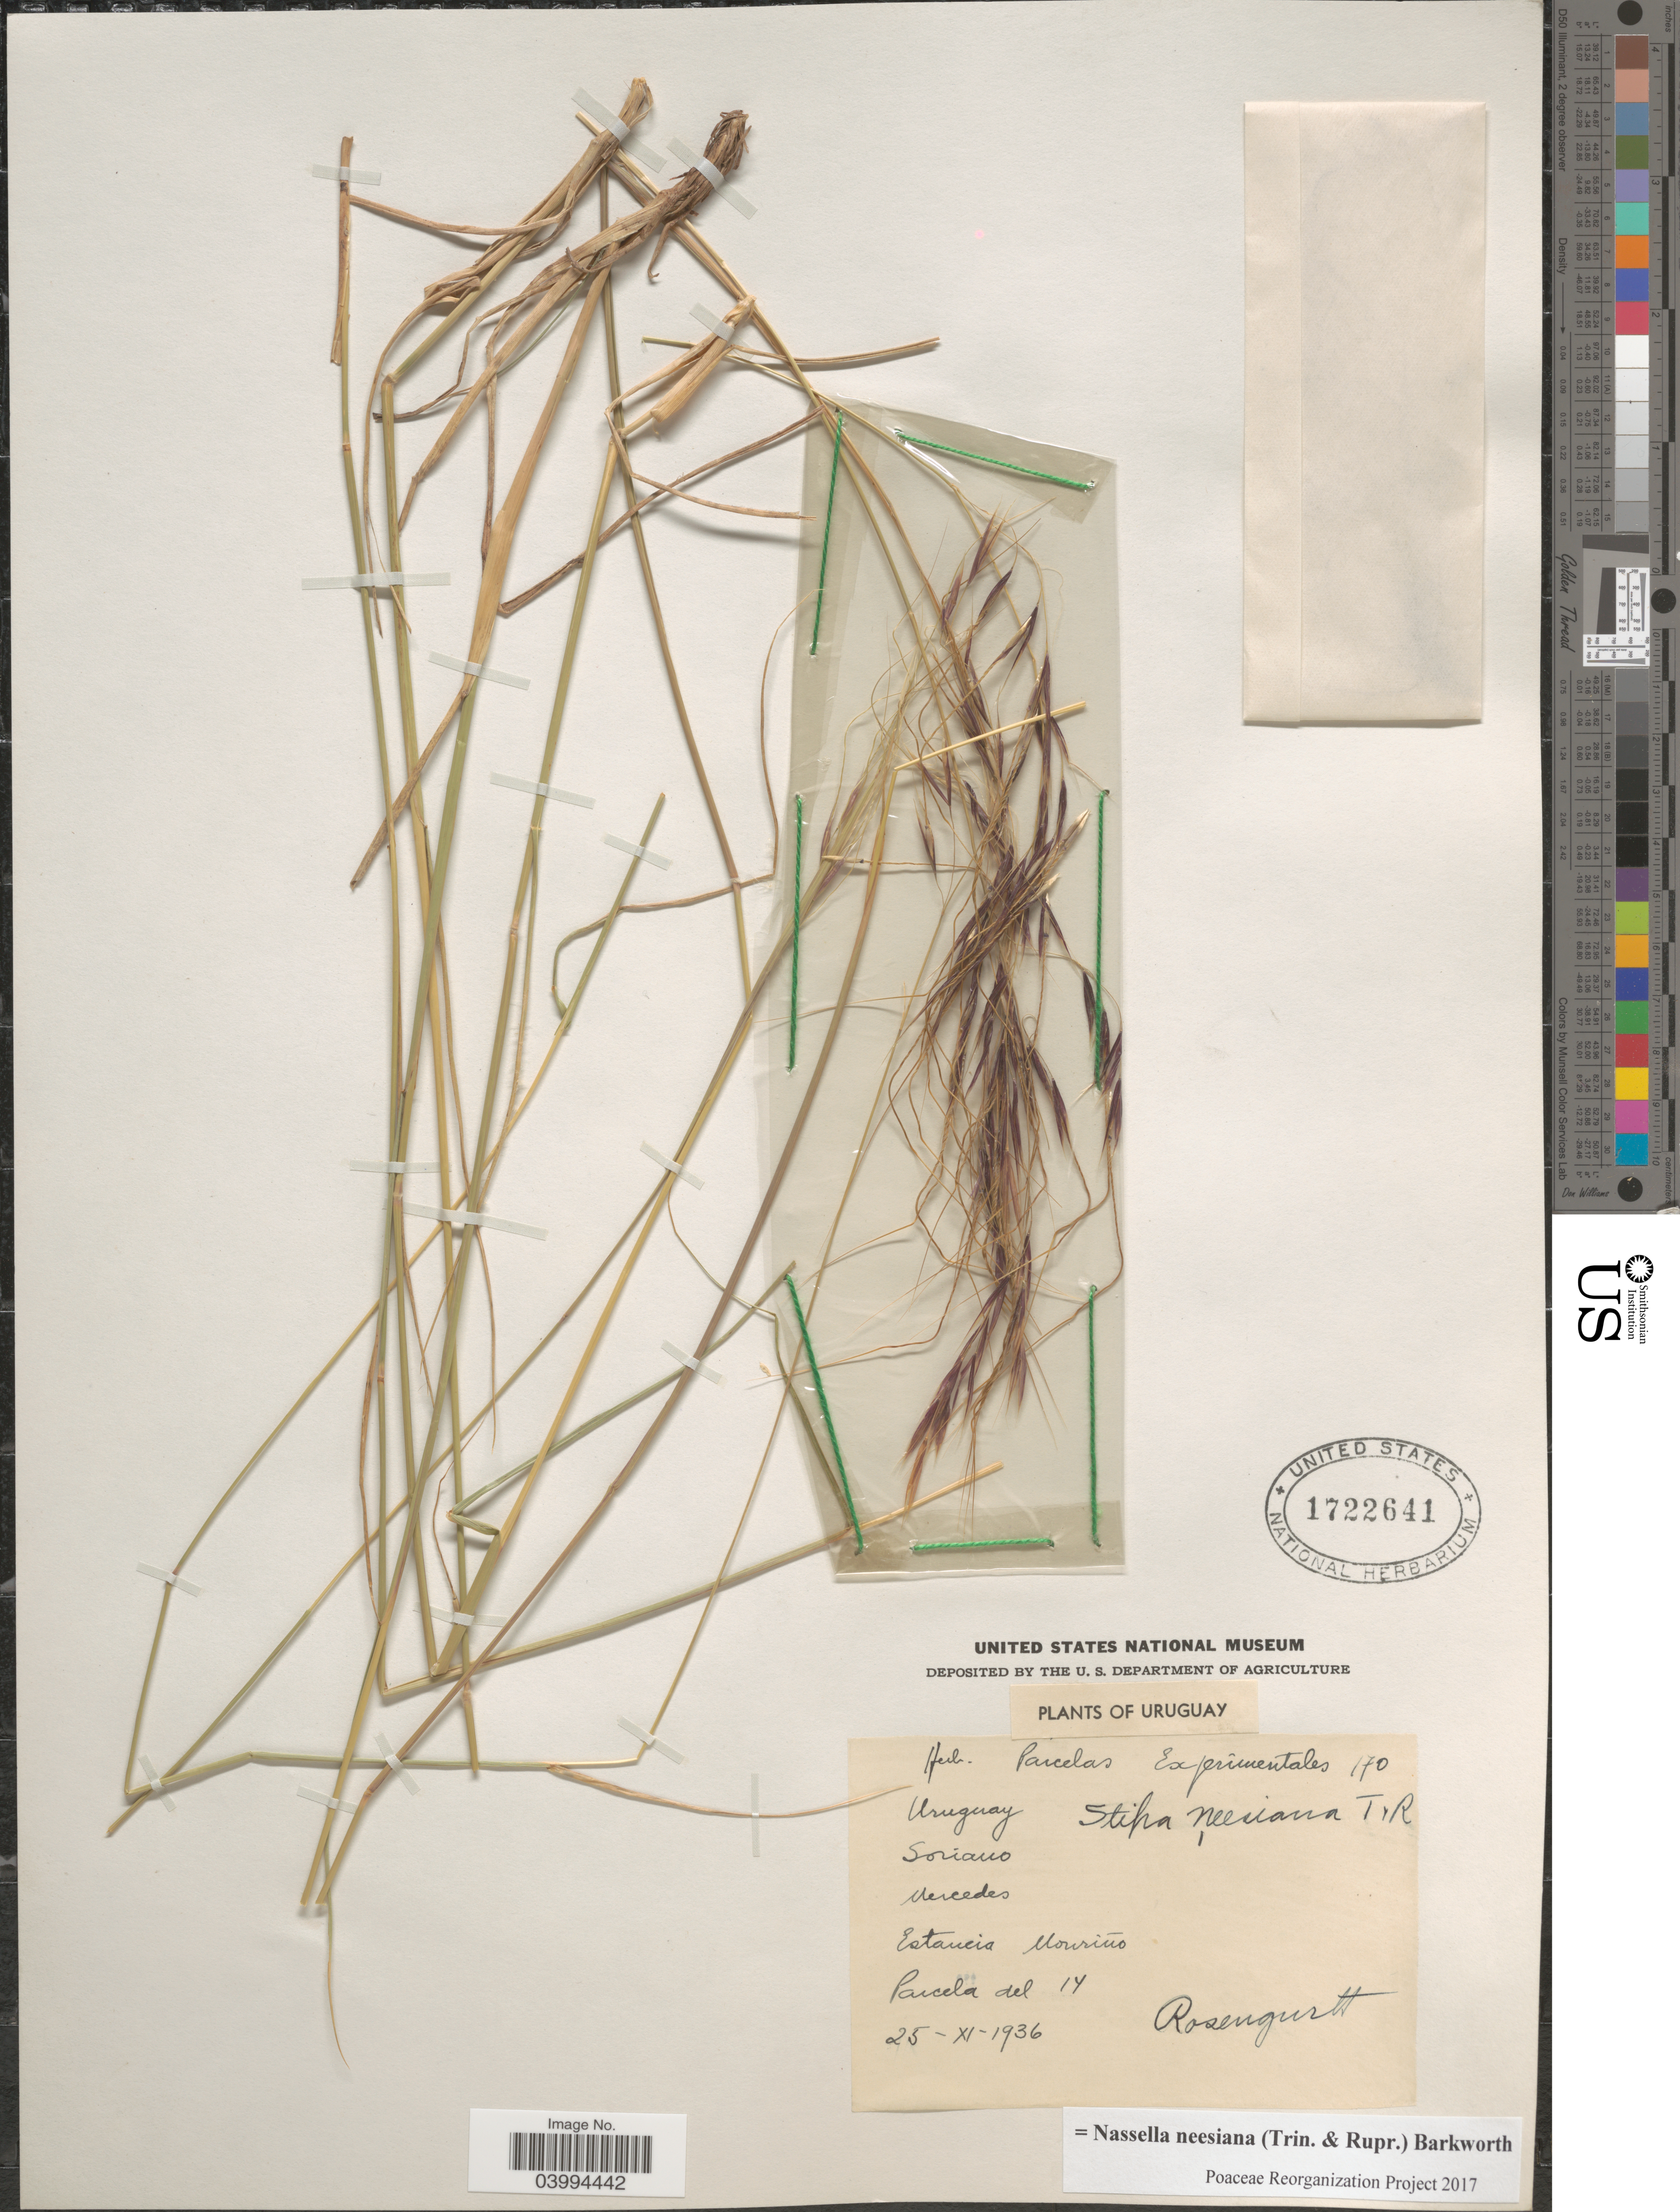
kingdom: Plantae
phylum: Tracheophyta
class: Liliopsida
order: Poales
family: Poaceae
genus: Nassella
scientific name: Nassella neesiana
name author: (Trin. & Rupr.) Barkworth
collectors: Rosengurtt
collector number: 170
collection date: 1936-11-25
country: Uruguay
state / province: Soriano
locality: Mercedes. Estancia Mouriño. Parcela del 14.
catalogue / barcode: US 1722641